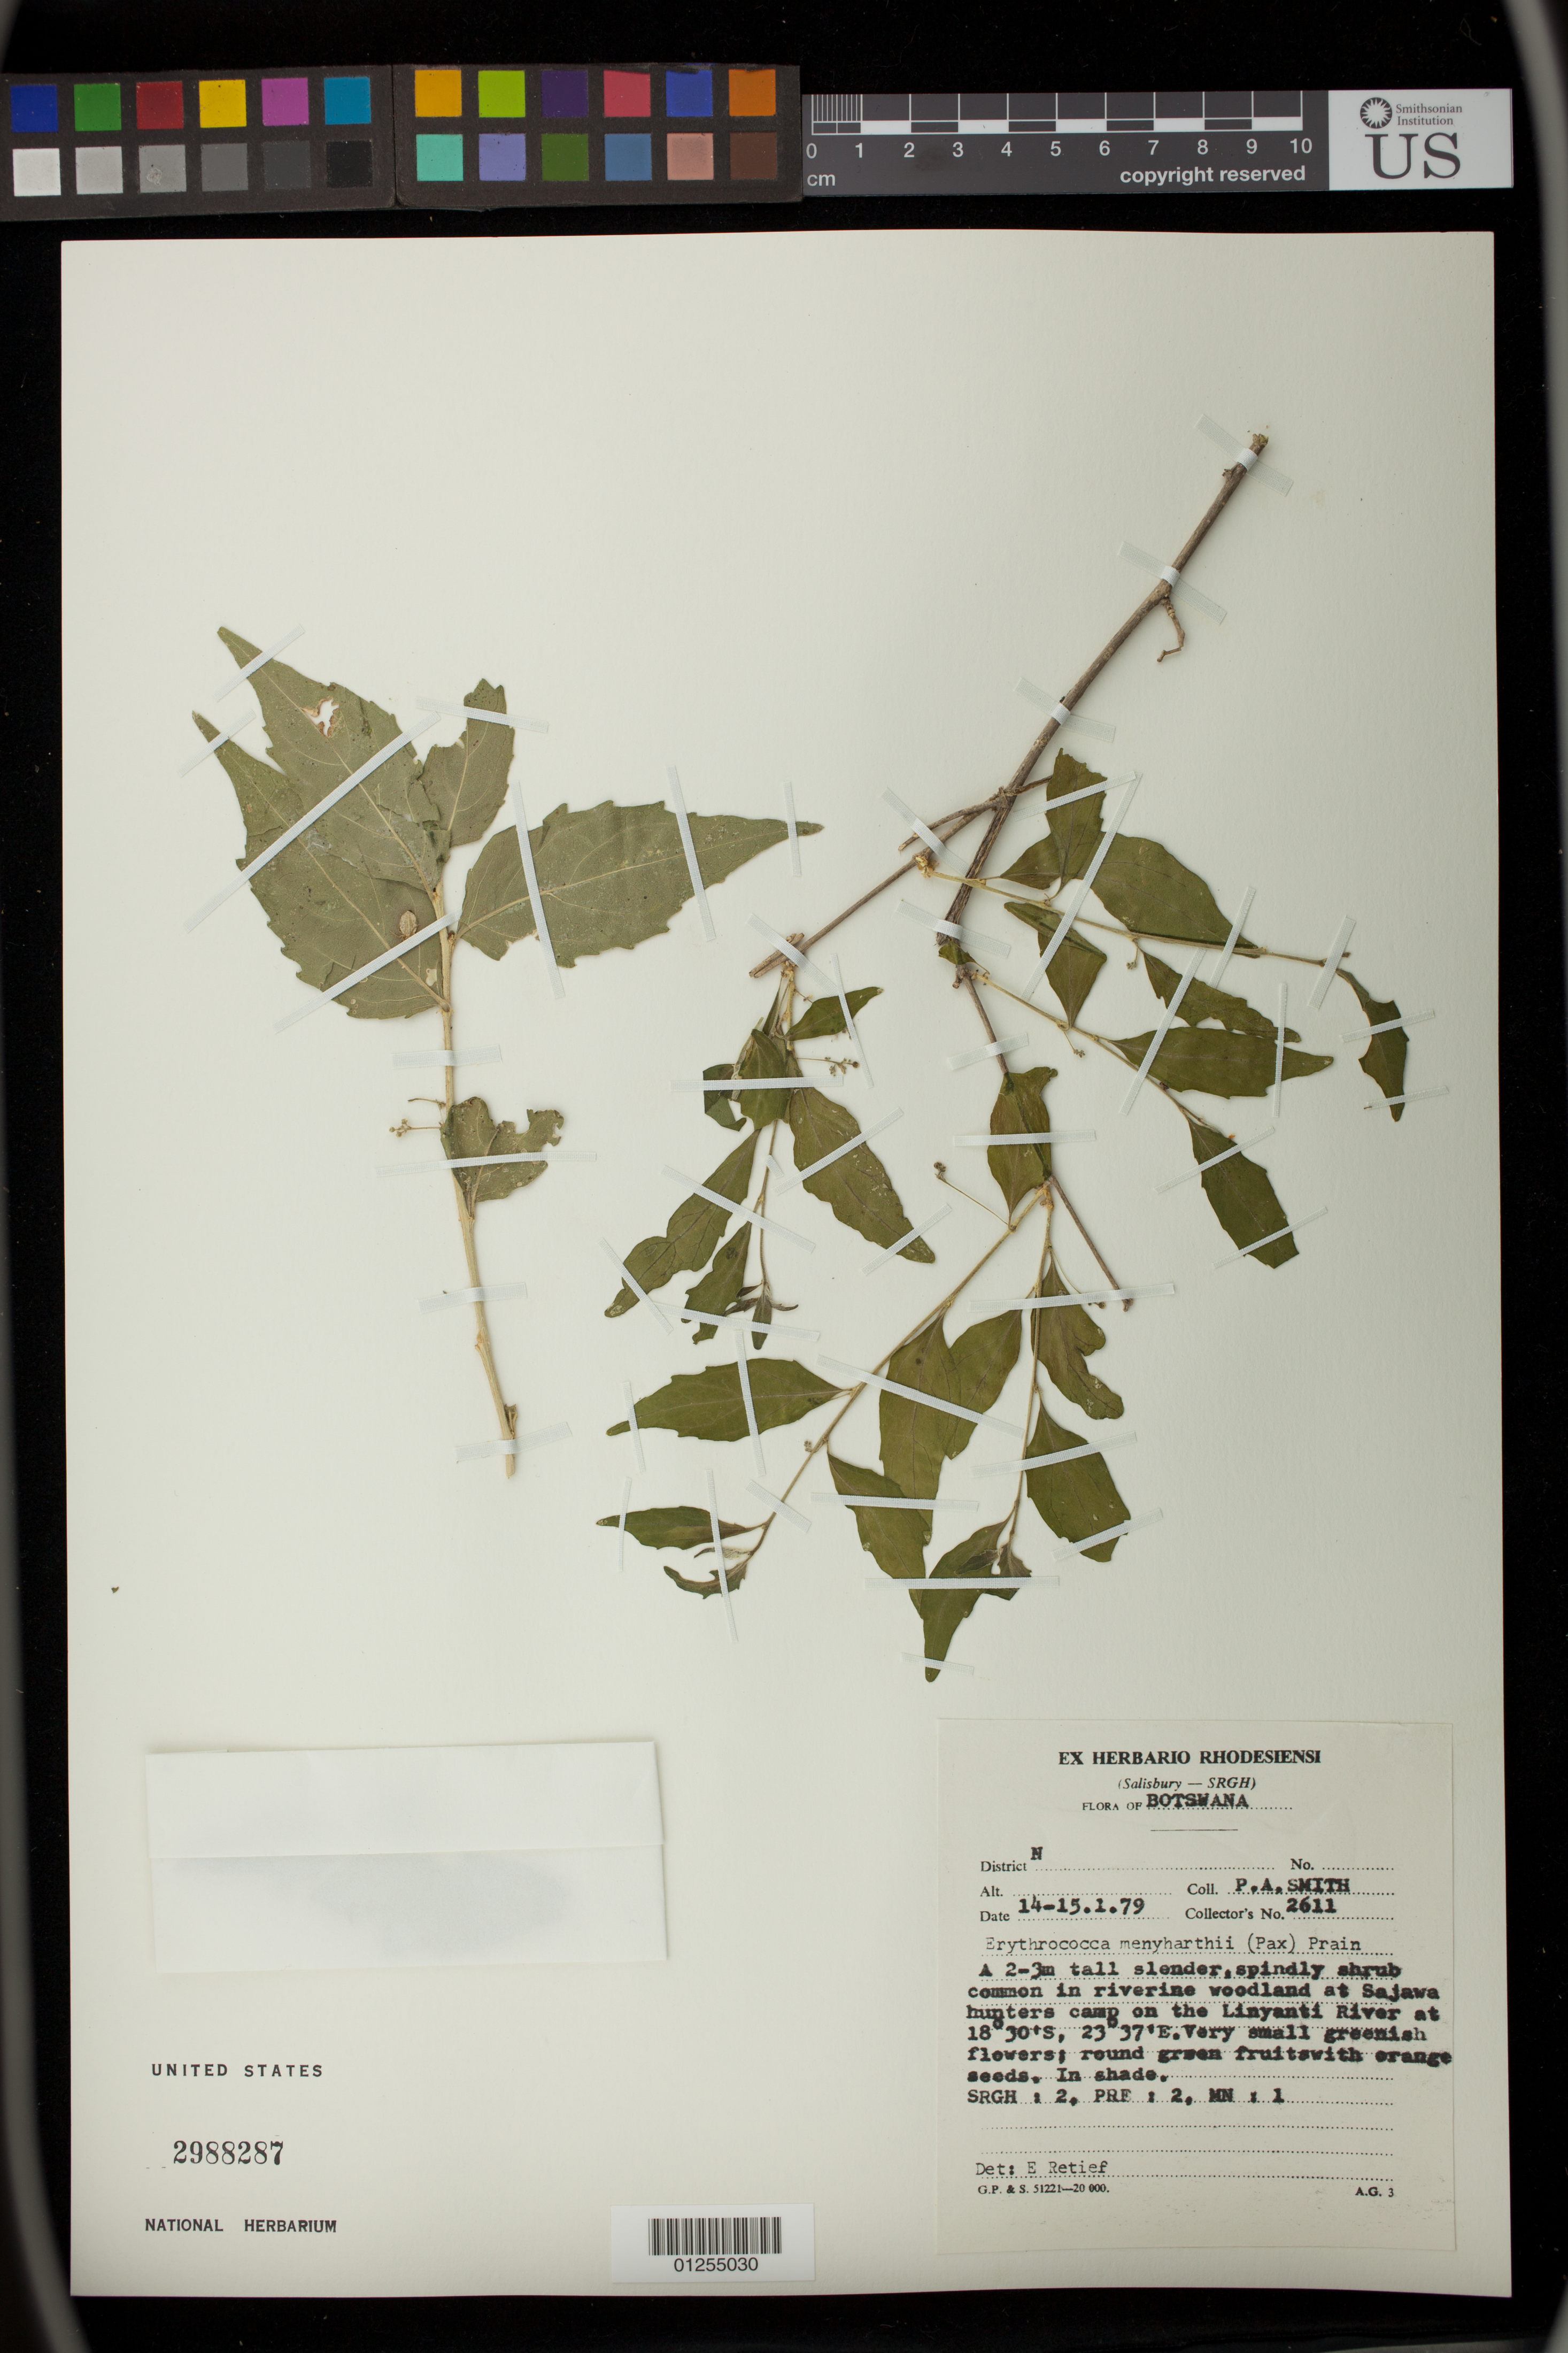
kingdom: Plantae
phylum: Tracheophyta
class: Magnoliopsida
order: Malpighiales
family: Euphorbiaceae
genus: Erythrococca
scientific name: Erythrococca menyharthii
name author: (Pax) Prain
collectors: P. Smith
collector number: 2611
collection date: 1979-01-14/1979-01-15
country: Botswana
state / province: North West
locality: at Sajawa hunters camp on the Linyanti River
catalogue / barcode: US 2988287